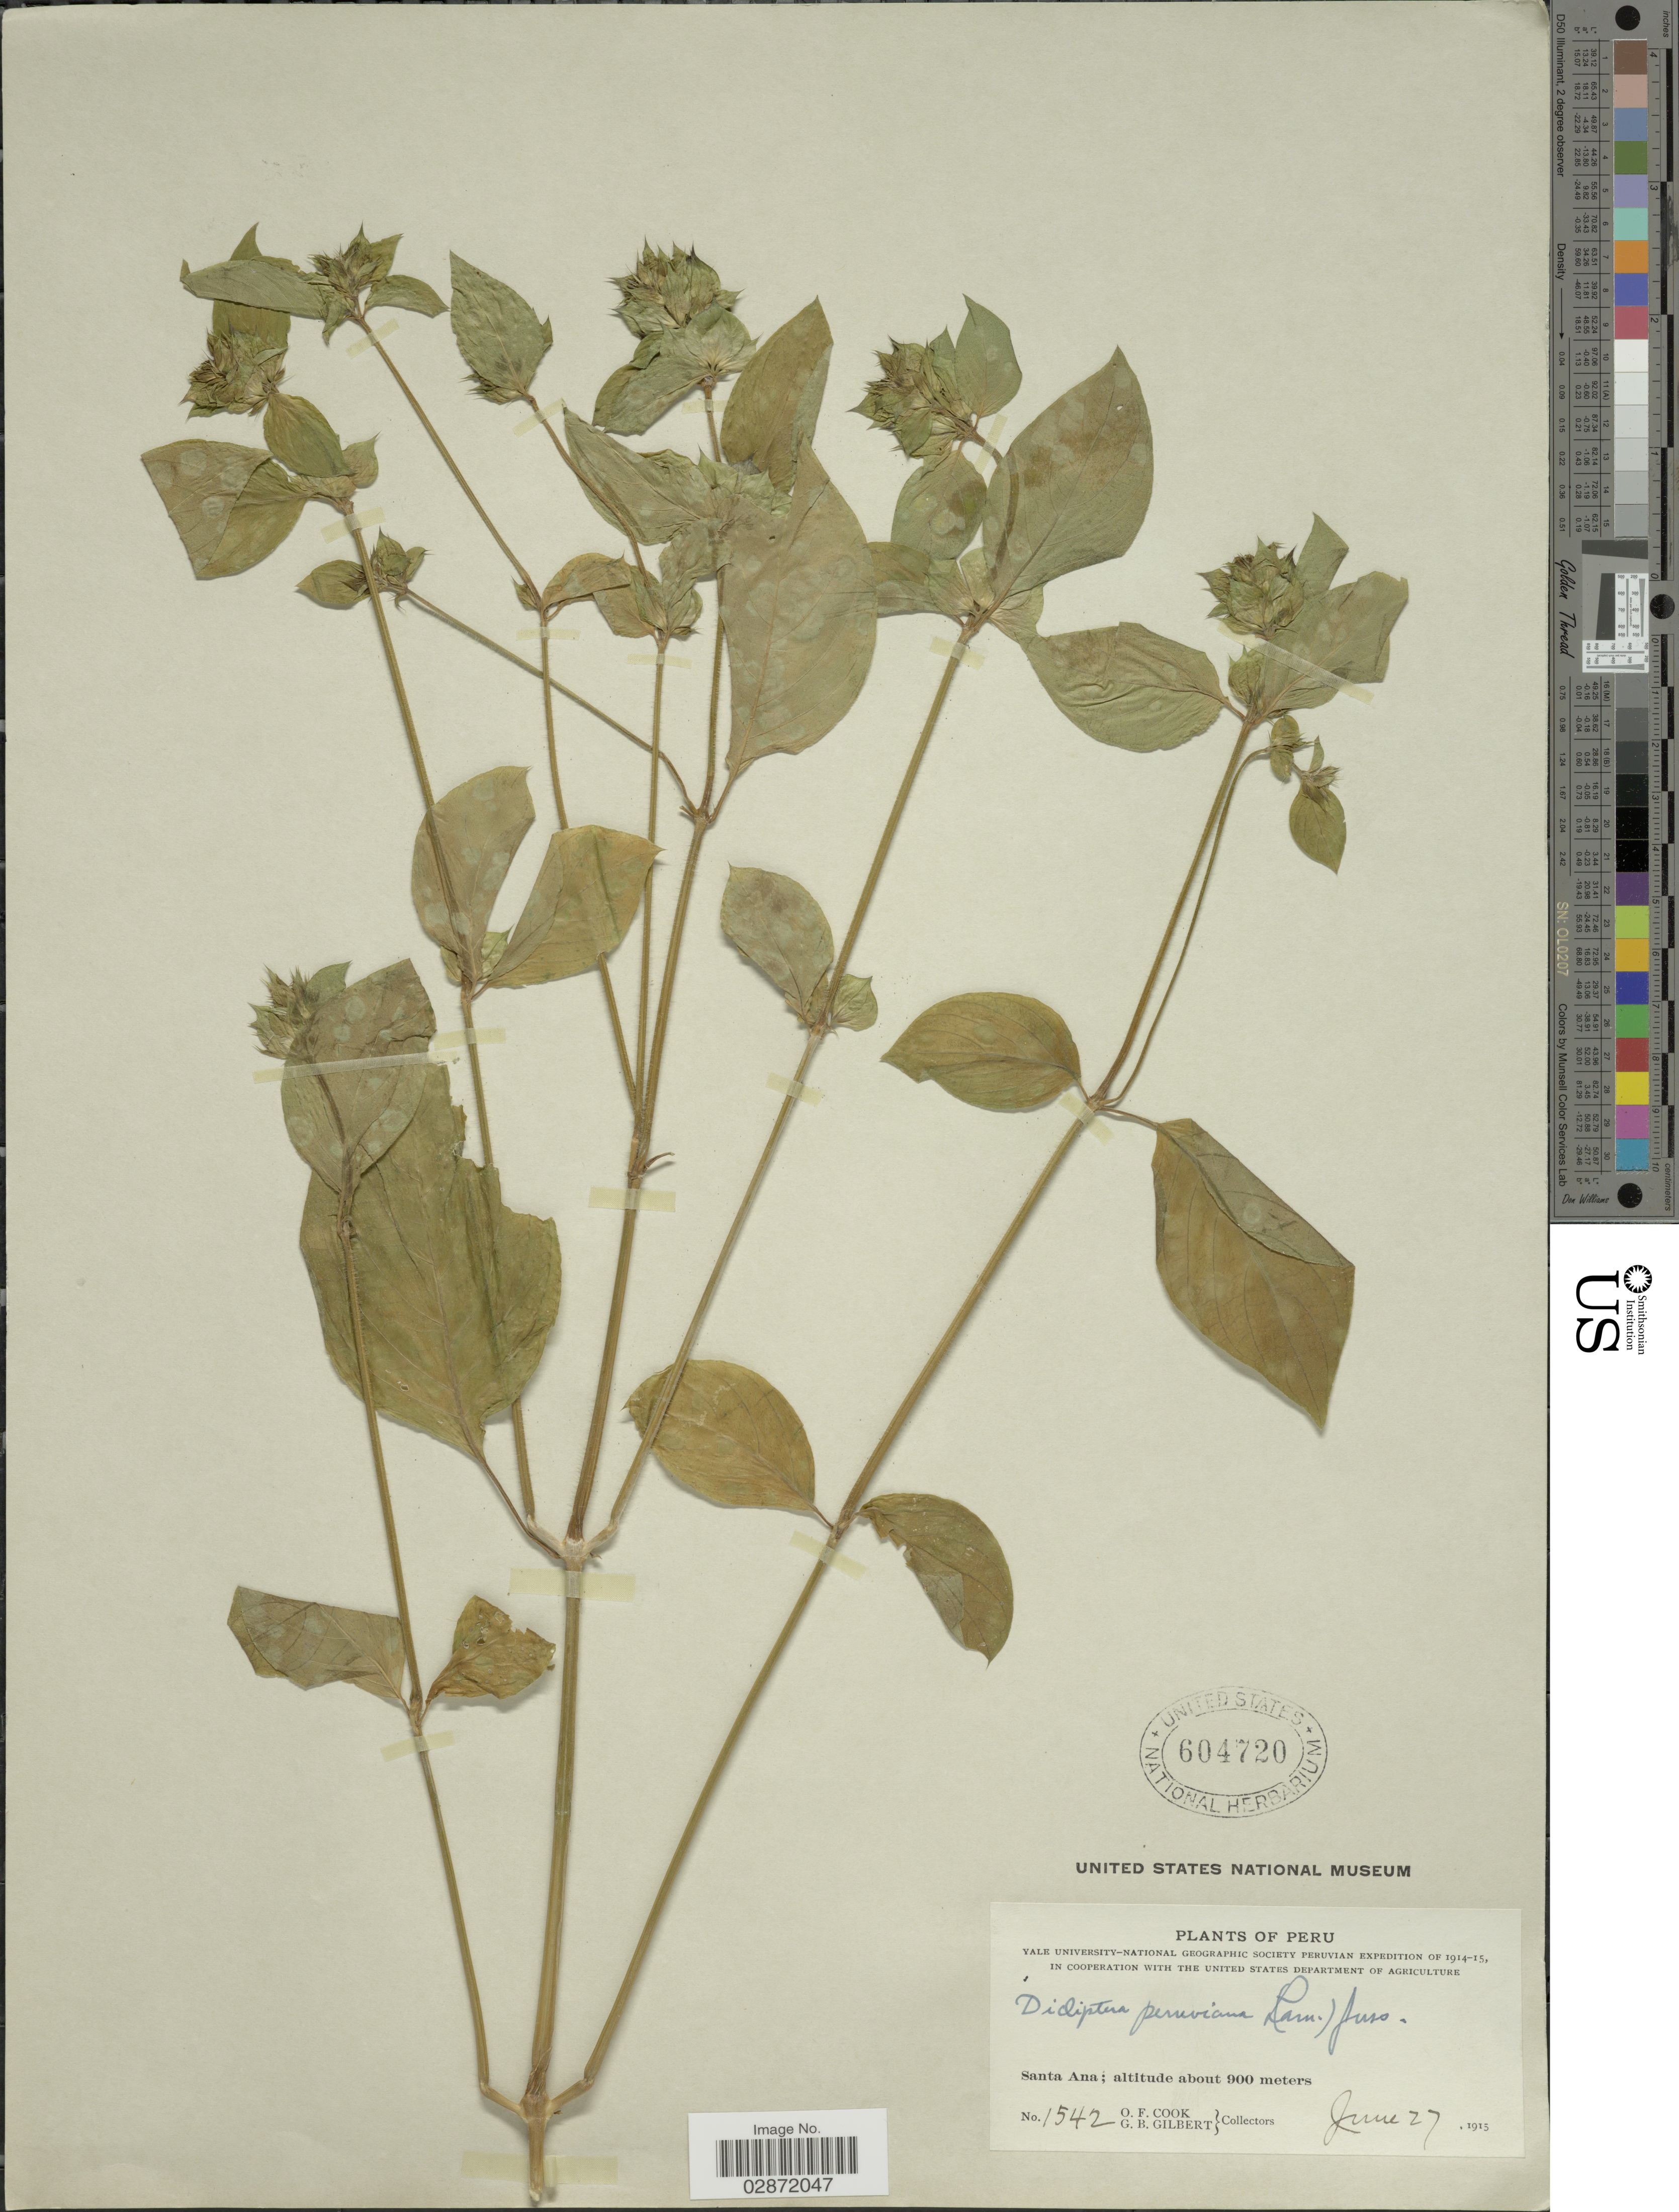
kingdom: Plantae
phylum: Tracheophyta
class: Magnoliopsida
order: Lamiales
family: Acanthaceae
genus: Dicliptera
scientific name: Dicliptera peruviana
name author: (Ruiz & Pav.) Juss.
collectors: O. F. Cook & G. B. Gilbert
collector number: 1542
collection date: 1915-06-27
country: Peru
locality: Santa Ana.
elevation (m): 900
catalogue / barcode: US 604720